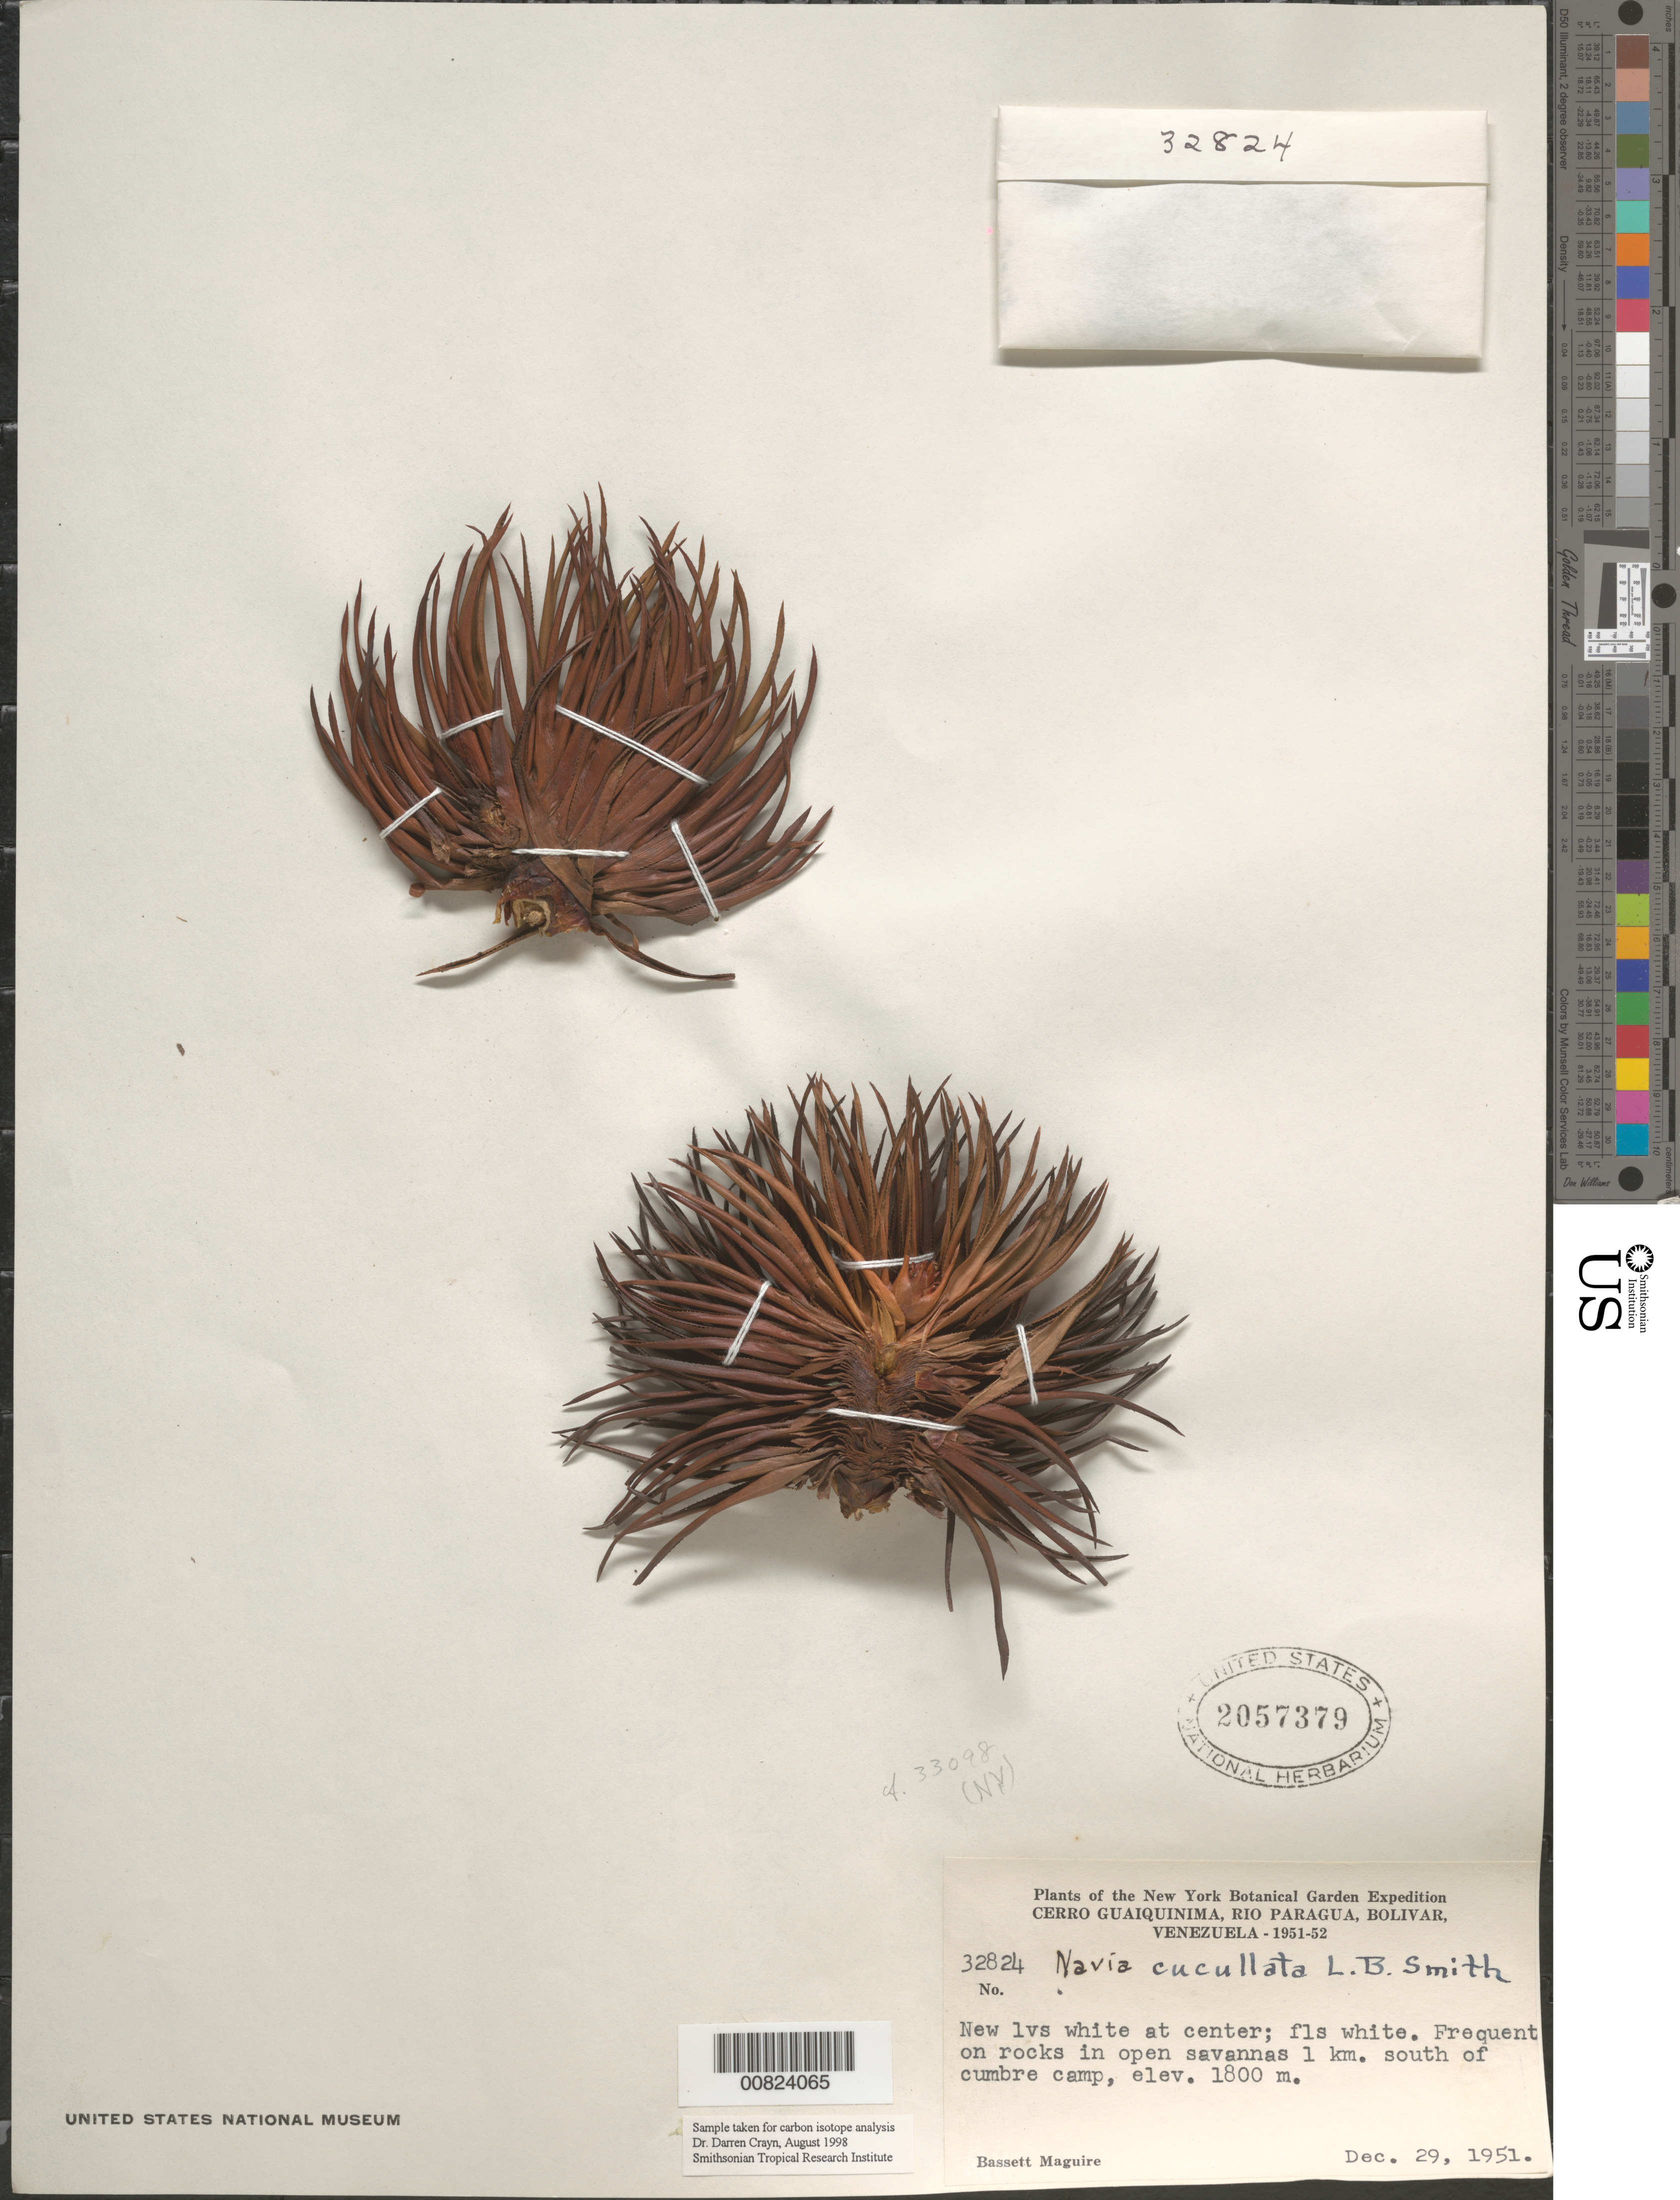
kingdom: Plantae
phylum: Tracheophyta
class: Liliopsida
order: Poales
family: Bromeliaceae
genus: Navia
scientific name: Navia cucullata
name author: L.B. Sm.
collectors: B. Maguire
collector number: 32824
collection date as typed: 29-Dec-51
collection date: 1951-12-29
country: Venezuela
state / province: Bolívar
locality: Cerro Guaiquinima, Río Paragua, 1 km S of Cumbre Camp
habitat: Rocks in open savannas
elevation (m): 1800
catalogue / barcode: US 2057379